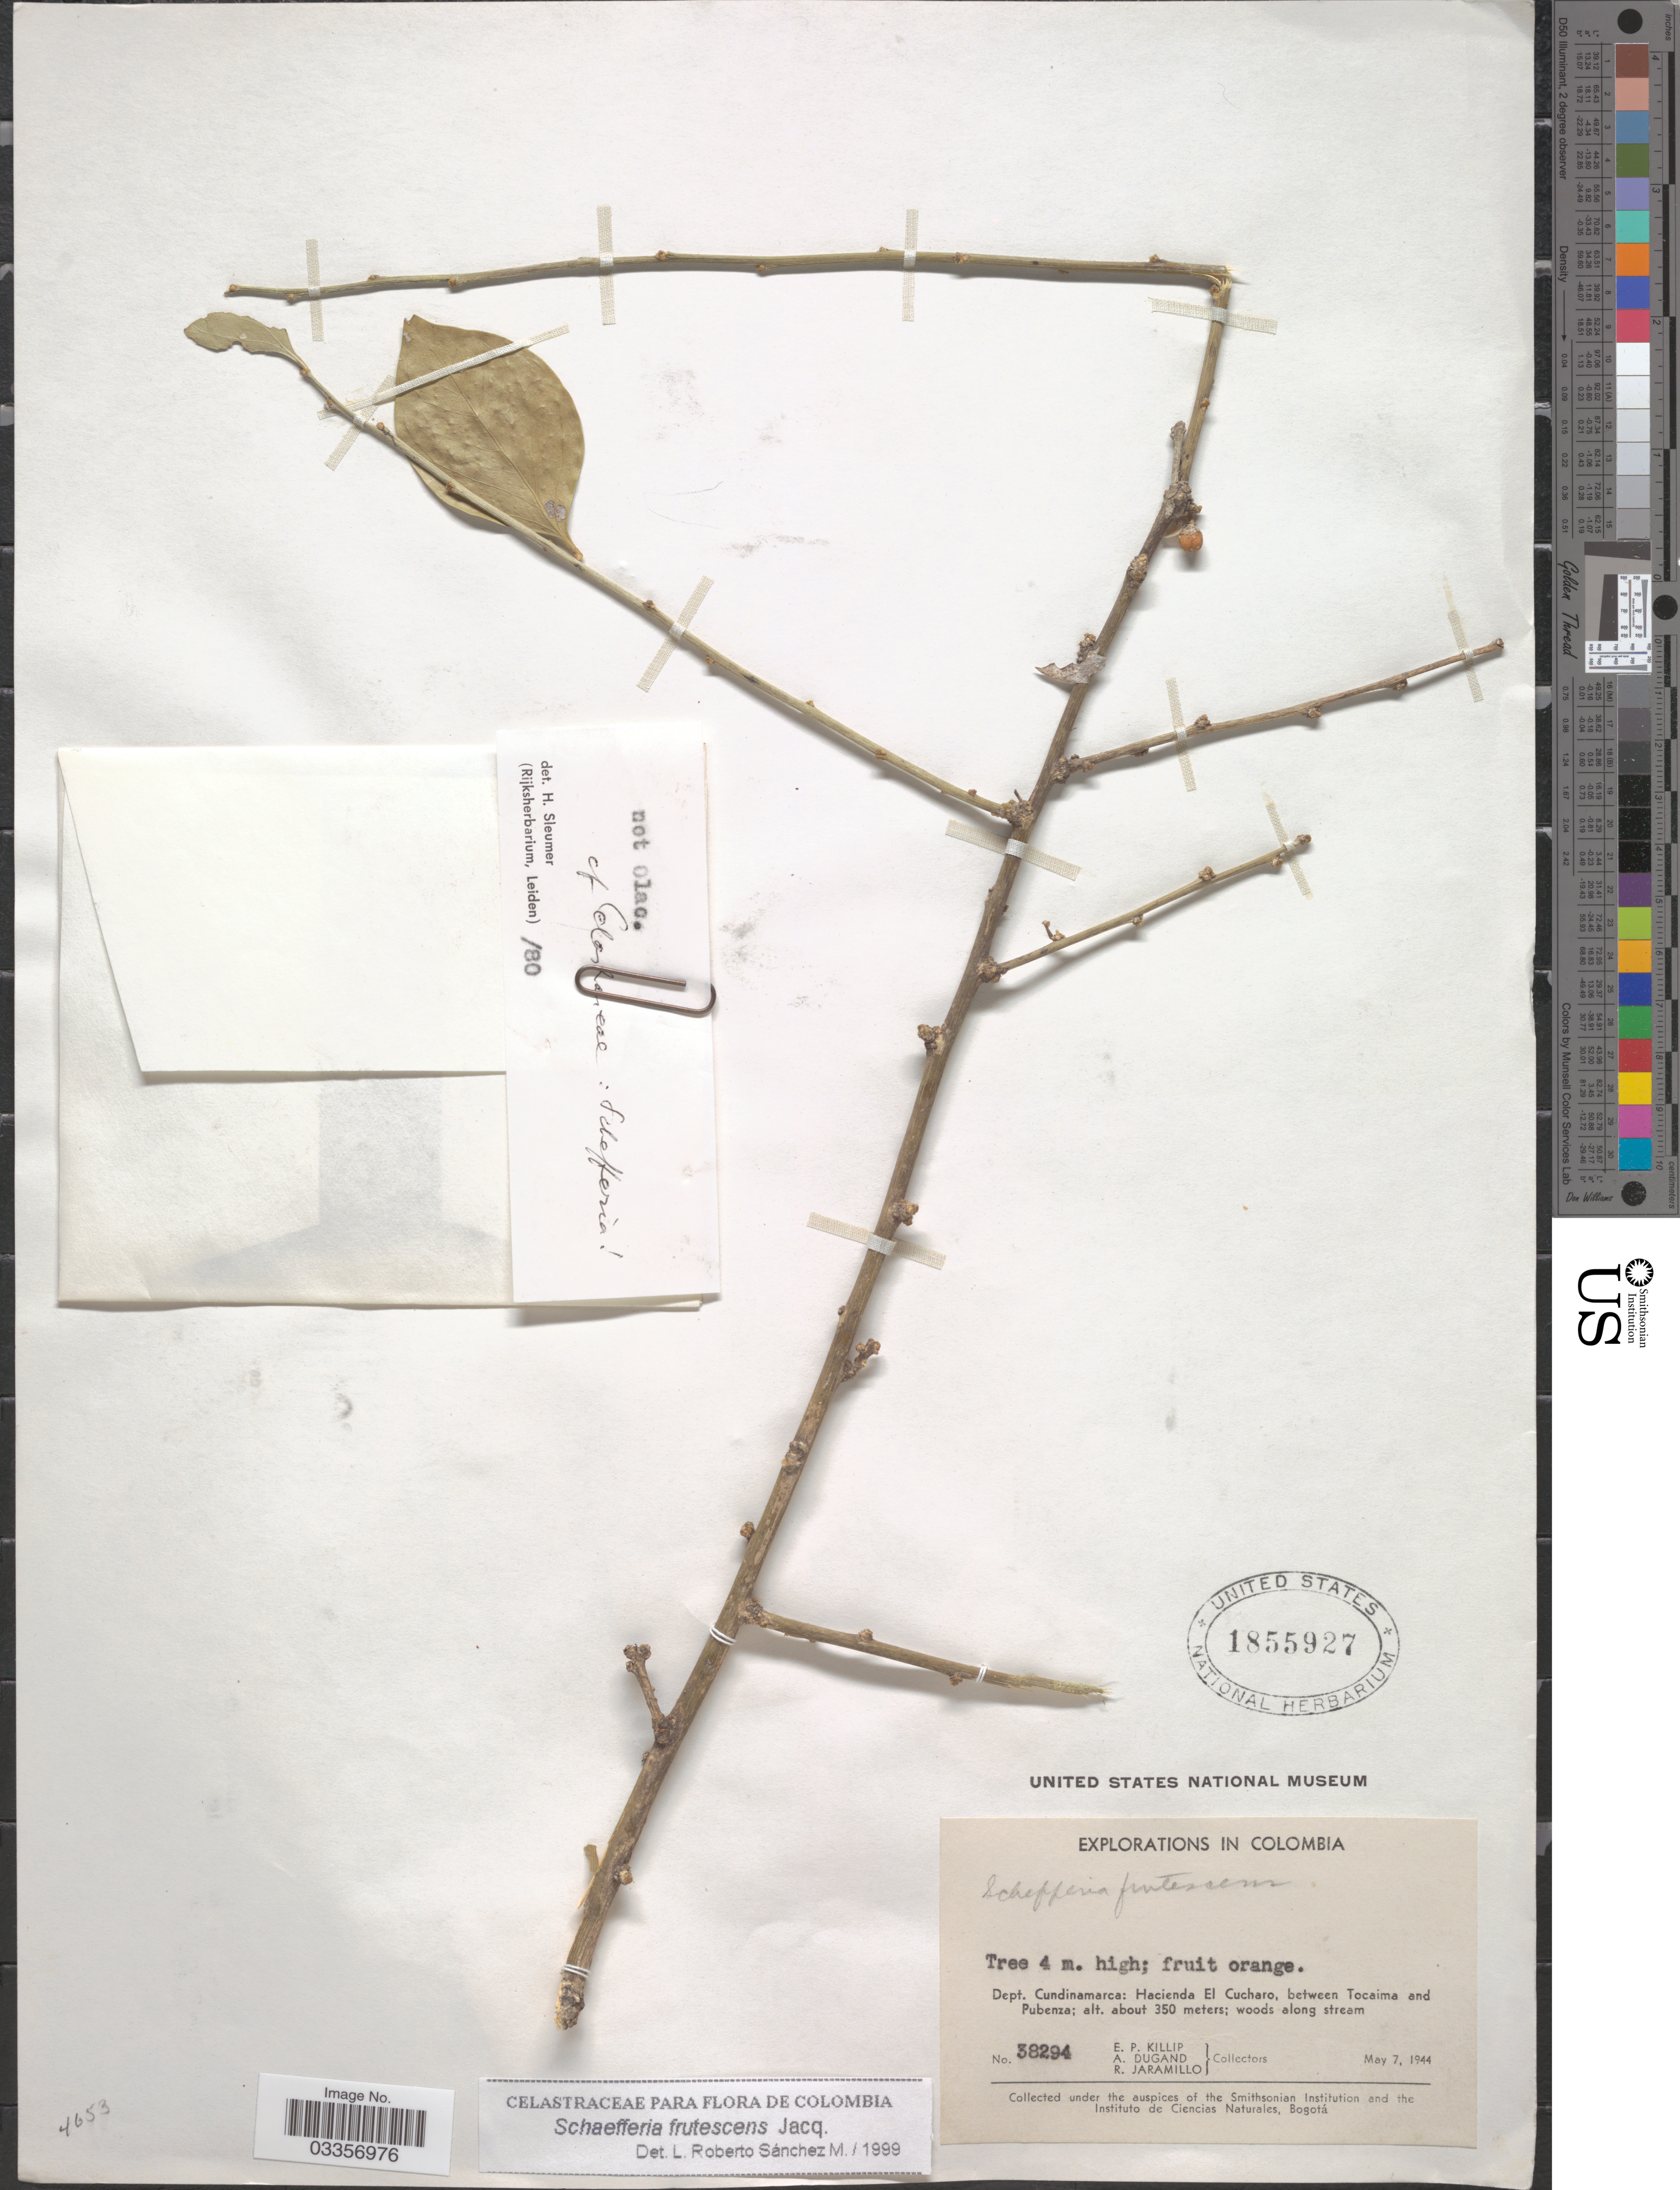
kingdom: Plantae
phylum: Tracheophyta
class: Magnoliopsida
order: Celastrales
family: Celastraceae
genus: Schaefferia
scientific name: Schaefferia frutescens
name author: Jacq.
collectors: E. P. Killip, A. Dugand & R. Jaramillo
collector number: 38294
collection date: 1944-05-07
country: Colombia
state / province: Cundinamarca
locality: Dept. Cundinamarca: Hacienda El Cucharo, between Tocaima and Pubenza.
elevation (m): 350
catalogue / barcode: US 1855927